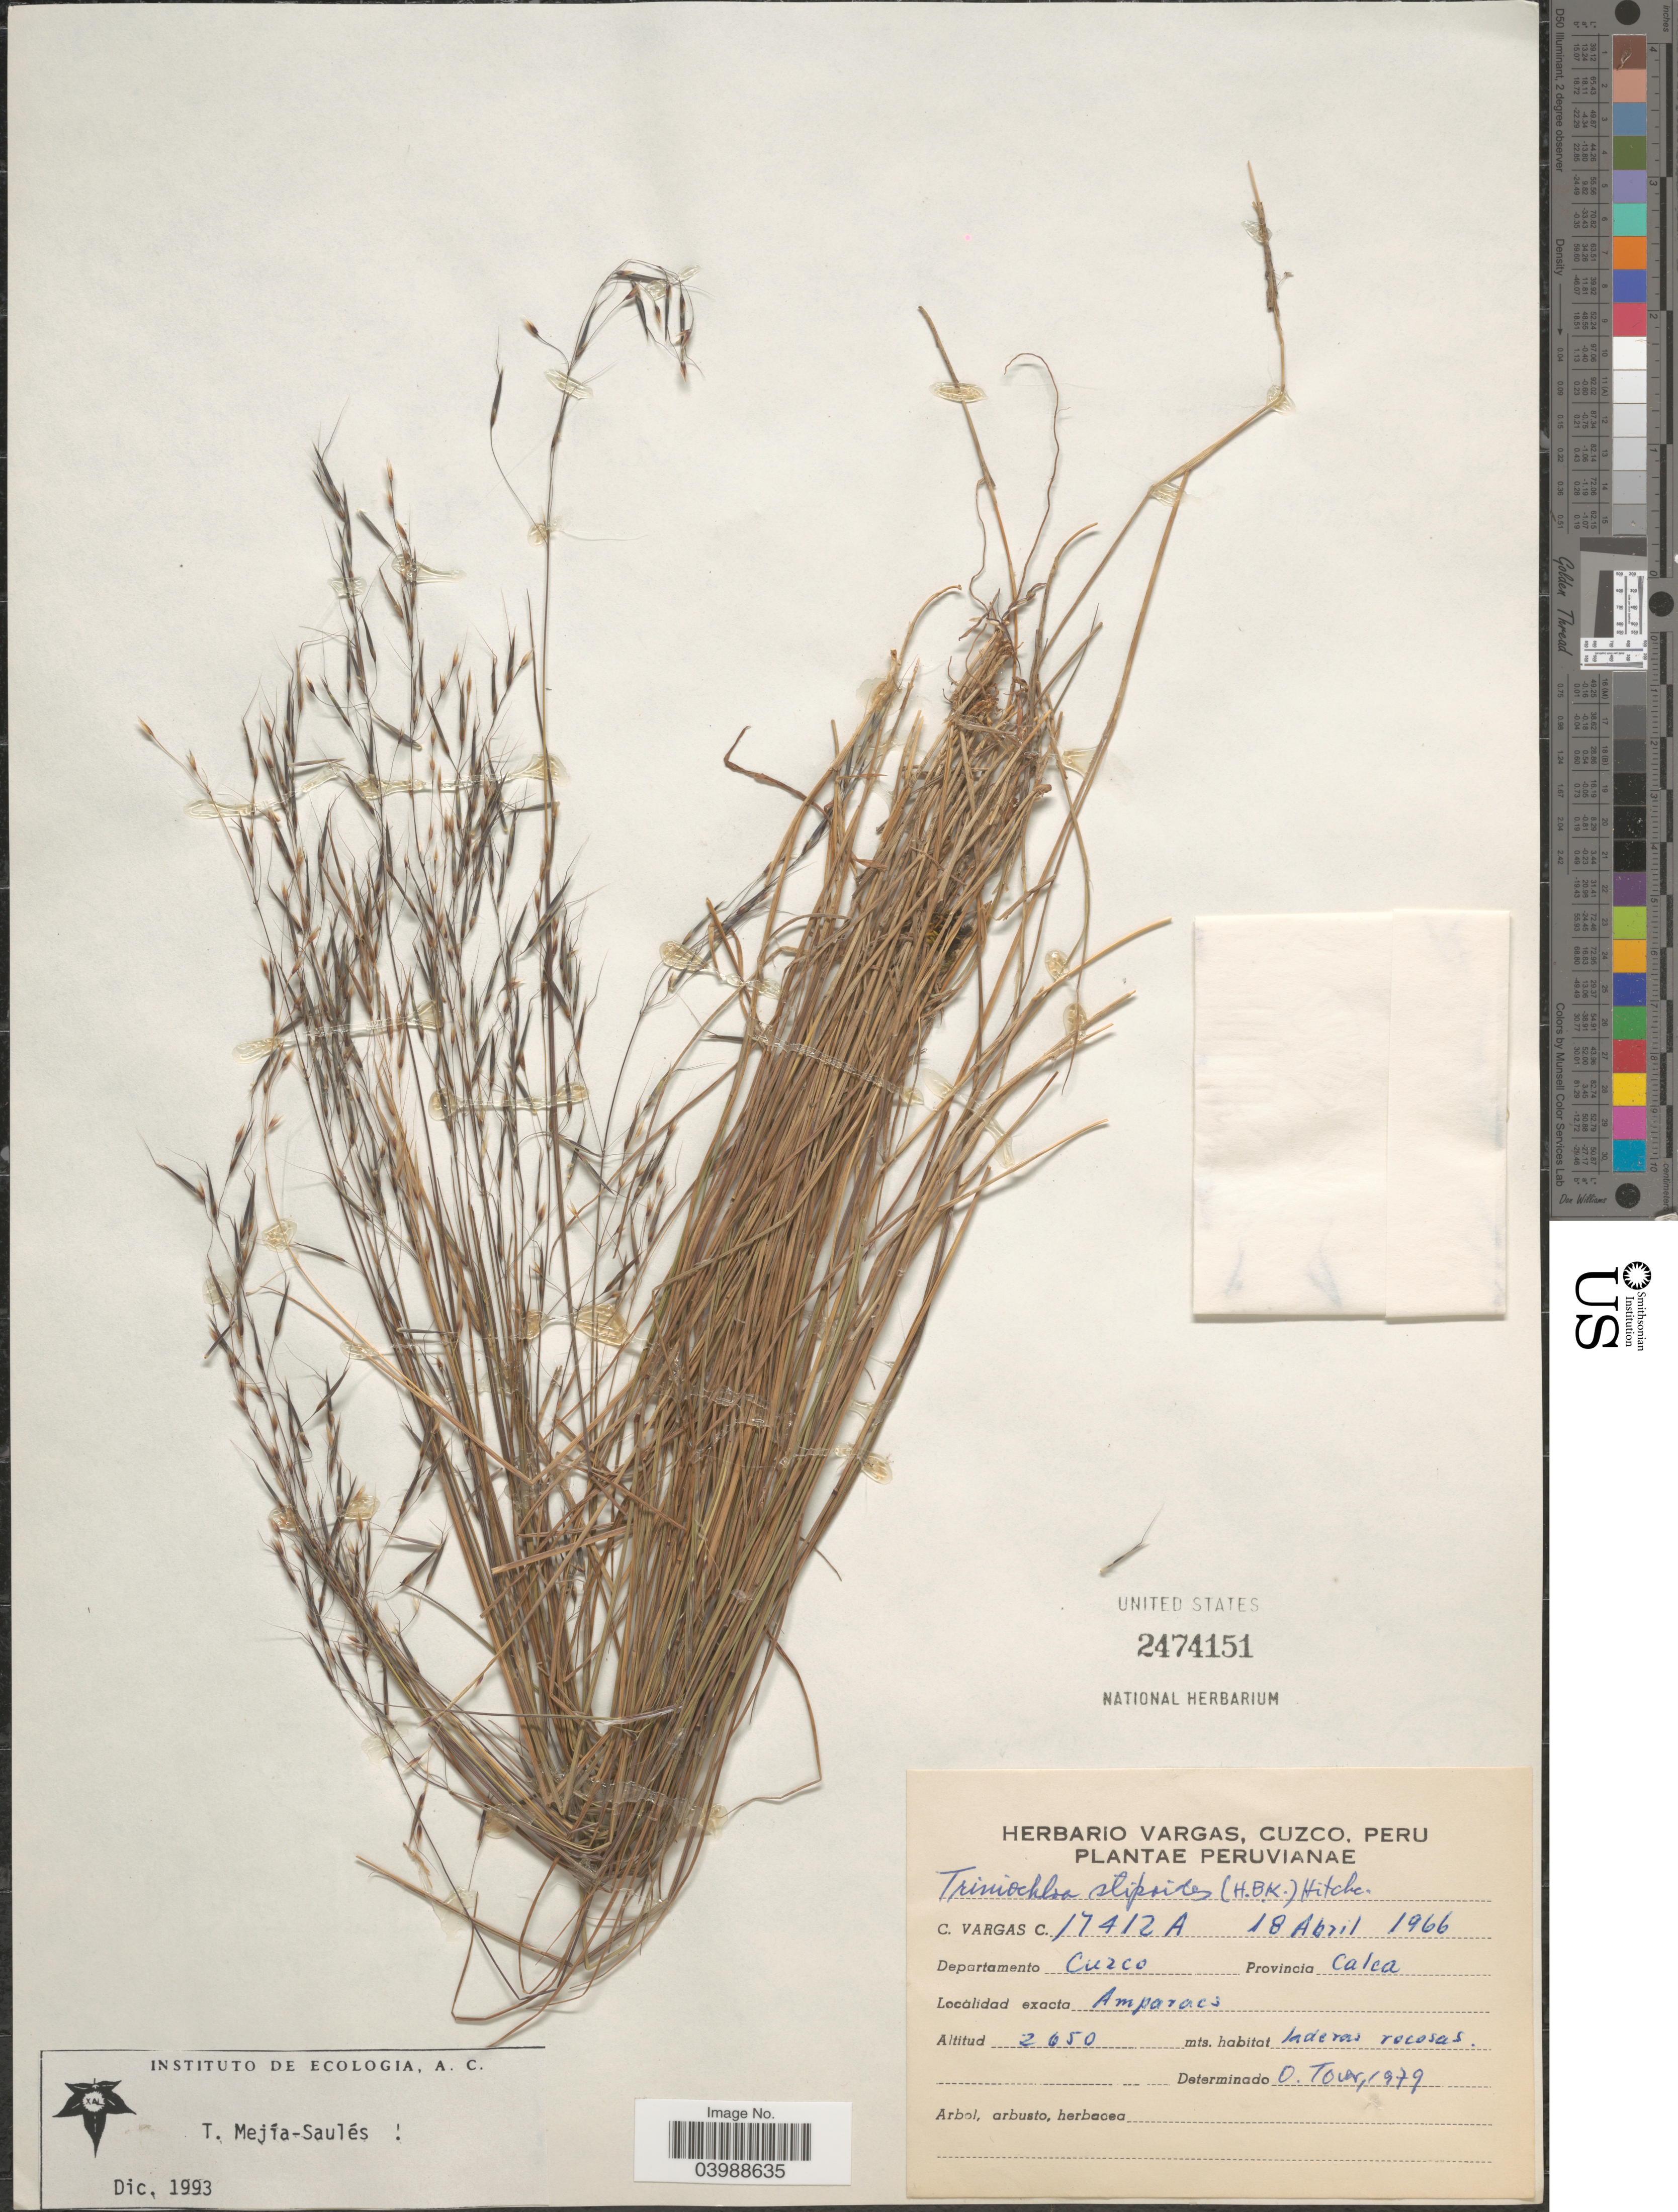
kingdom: Plantae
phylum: Tracheophyta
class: Liliopsida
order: Poales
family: Poaceae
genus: Triniochloa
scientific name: Triniochloa stipoides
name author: (Kunth) Hitchc.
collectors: C. Vargas Calderón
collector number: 17412 A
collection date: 1966-04-18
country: Peru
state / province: Cusco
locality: Departamento Cuzco. Provincia Calca. Amparacs.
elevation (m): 2650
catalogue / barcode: US 2474151